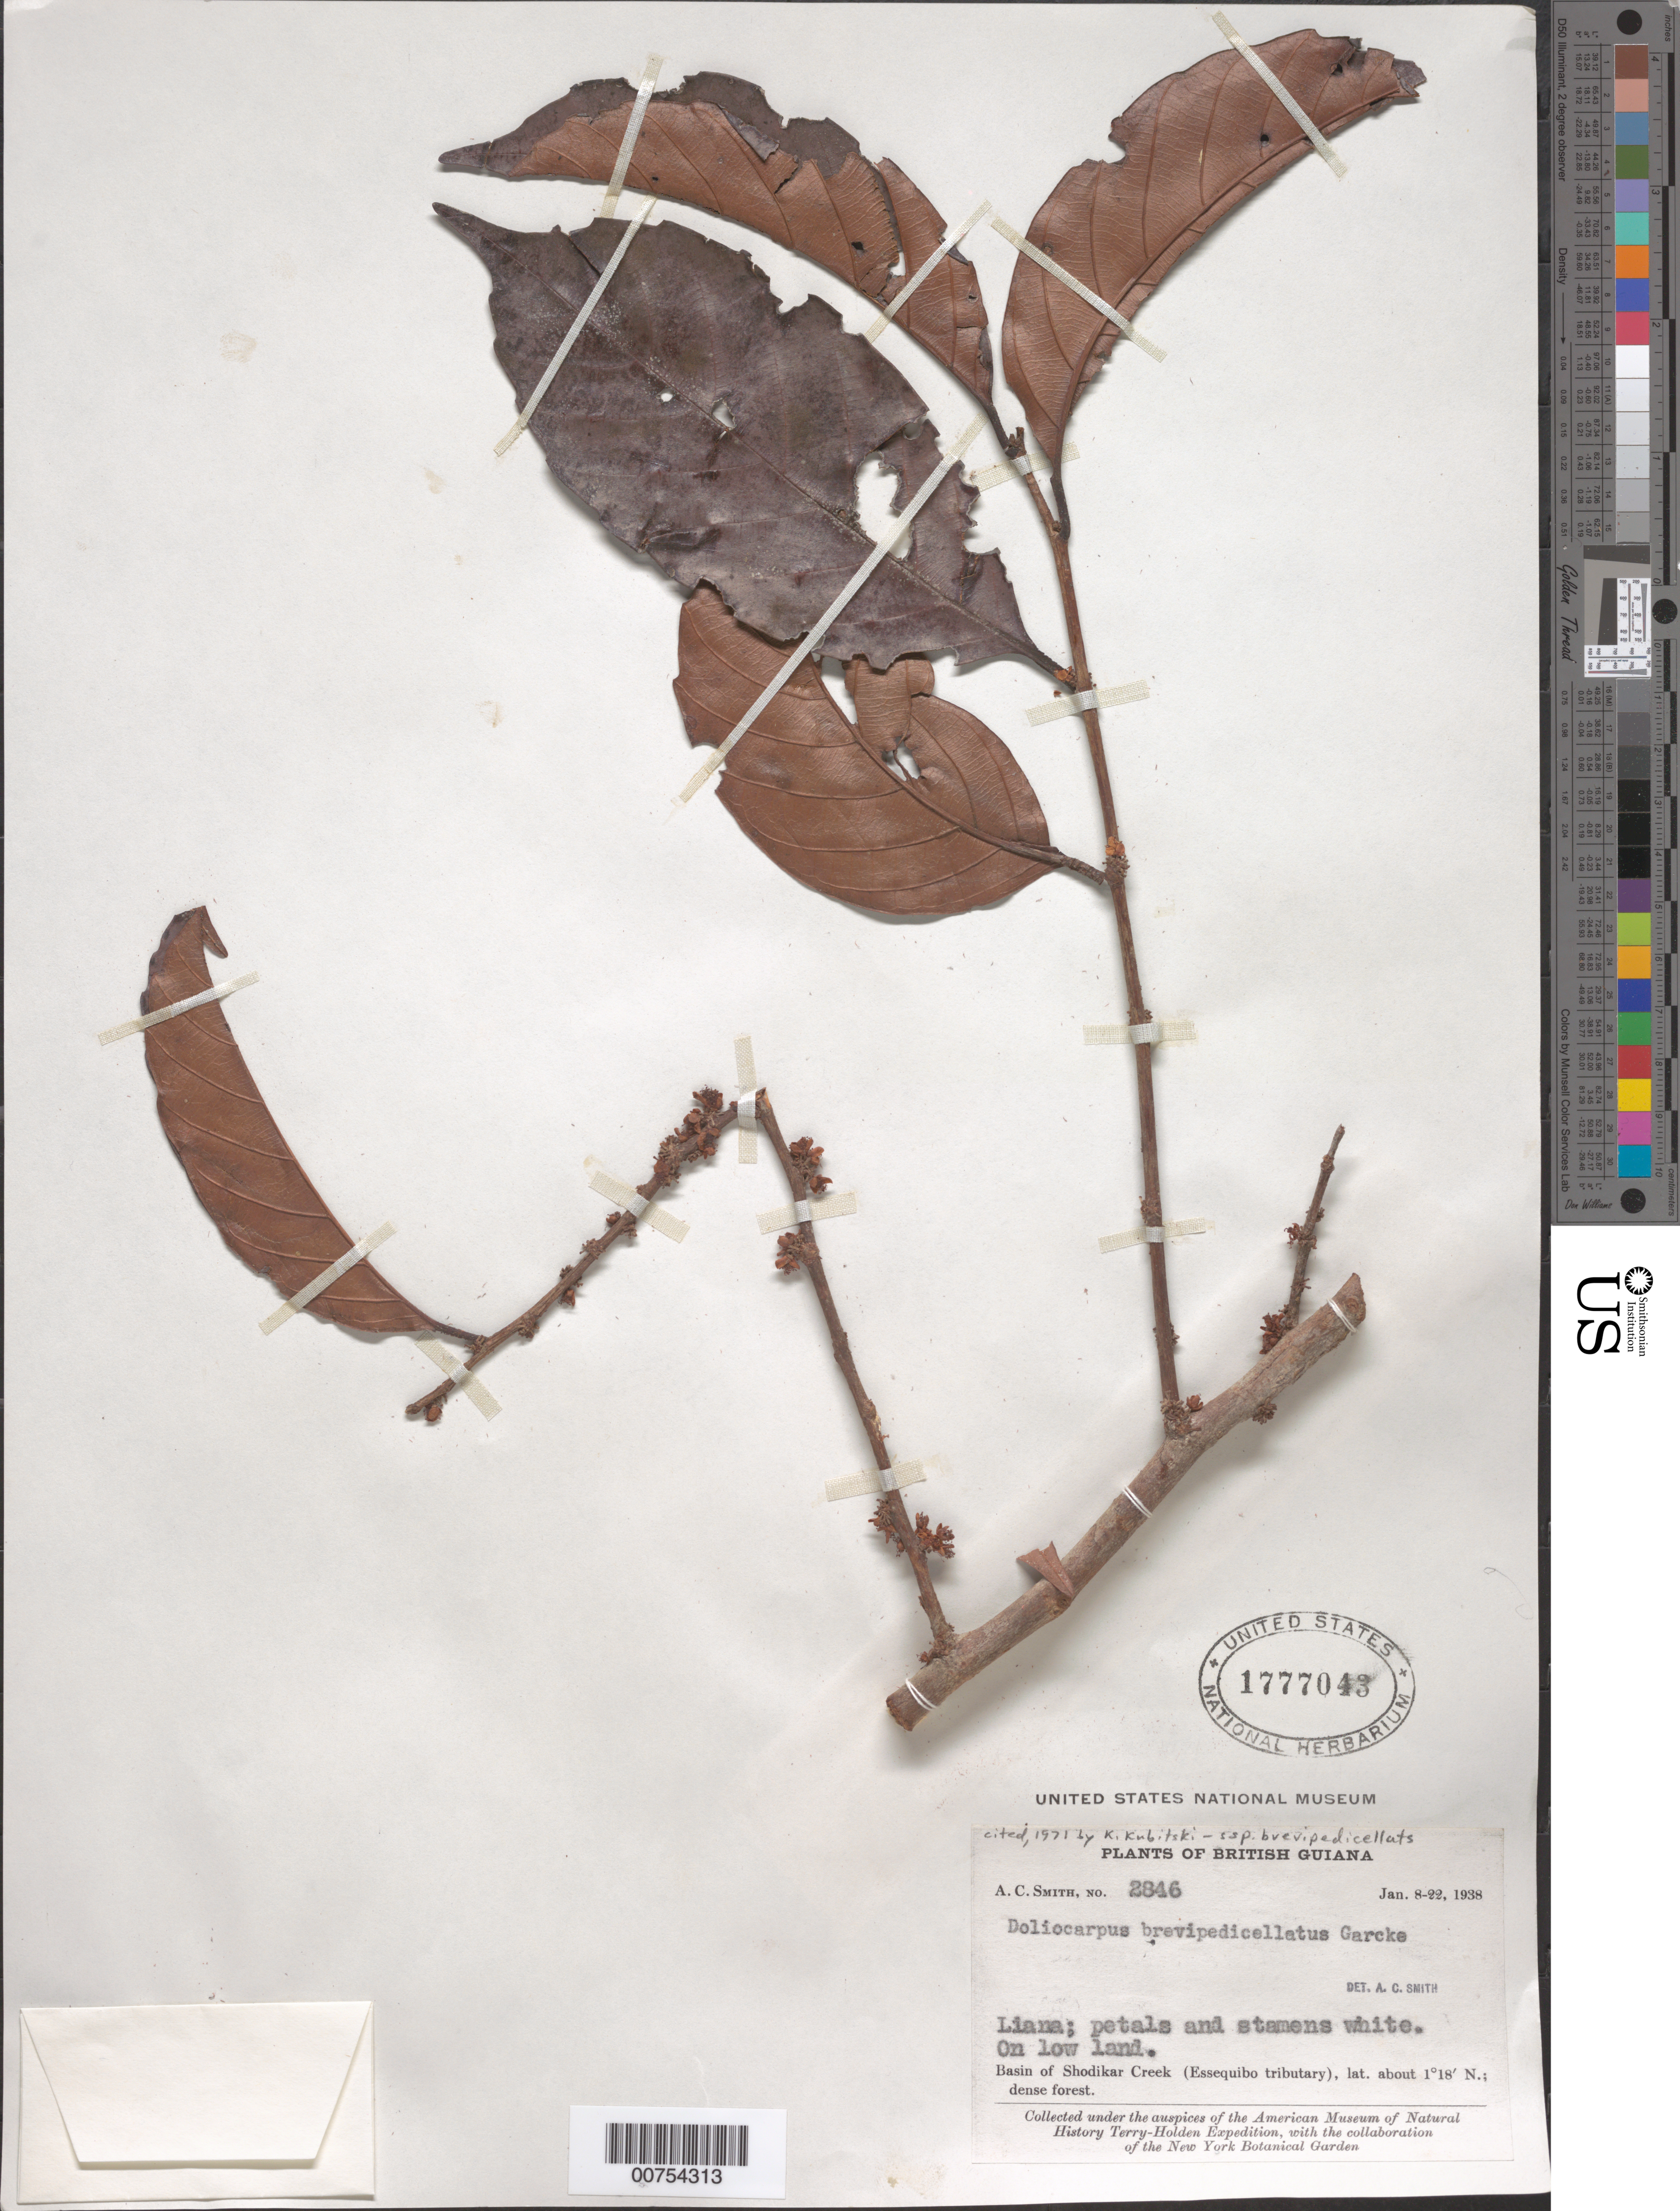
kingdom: Plantae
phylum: Tracheophyta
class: Magnoliopsida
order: Dilleniales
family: Dilleniaceae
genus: Doliocarpus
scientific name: Doliocarpus brevipedicellatus subsp. brevipedicellatus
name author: Garcke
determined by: Kubitzki, K.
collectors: A. C. Smith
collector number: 2846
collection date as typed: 8-Jan-38 to 22-Jan-38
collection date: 1938-01-08/1938-01-22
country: Guyana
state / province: U. Takutu-U. Essequibo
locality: Shodikar Creek, basin of (Essequibo tributary), Akarai Mts.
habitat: Dense forest, lowland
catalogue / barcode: US 1777043